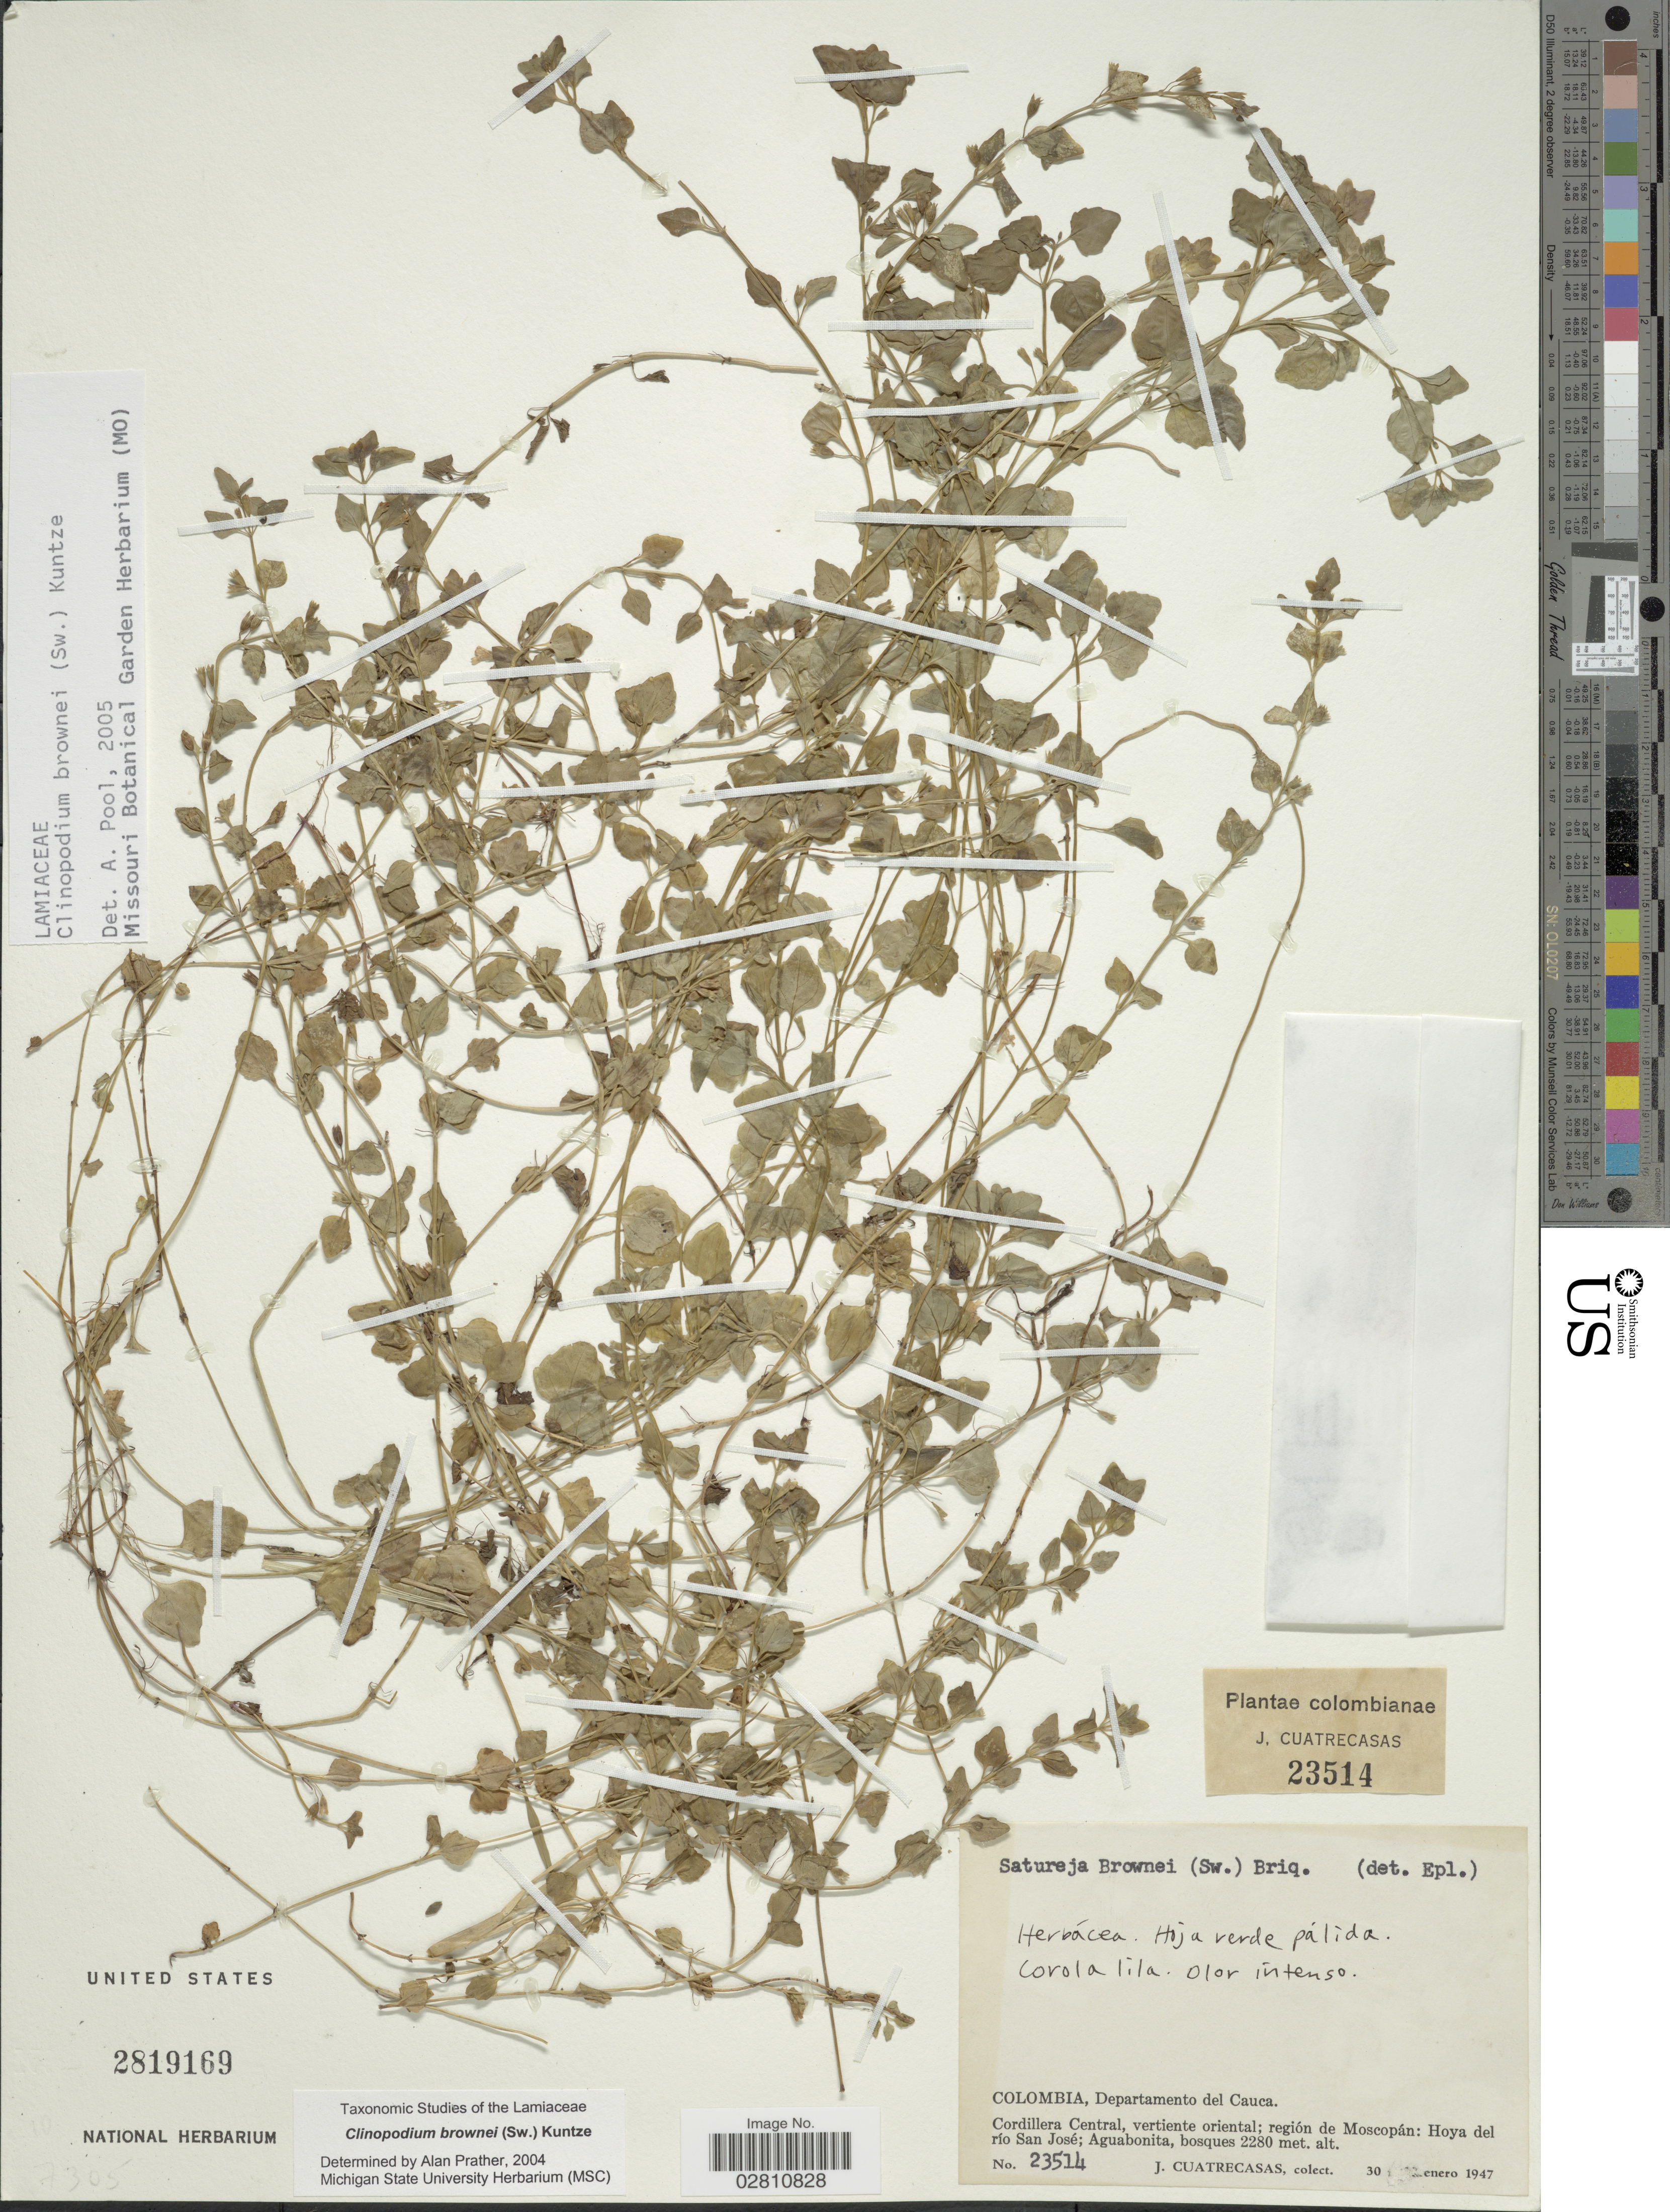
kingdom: Plantae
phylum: Tracheophyta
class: Magnoliopsida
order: Lamiales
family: Lamiaceae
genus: Clinopodium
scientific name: Clinopodium brownei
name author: (Sw.) Kuntze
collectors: J. Cuatrecasas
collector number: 23514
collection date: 1947-01-30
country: Colombia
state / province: Cauca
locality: Departamento del Cauca. Cordillera Central, vertiente oriental; región de Moscopán: Hoya del río San José; Aguabonita.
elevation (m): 2280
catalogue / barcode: US 2819169